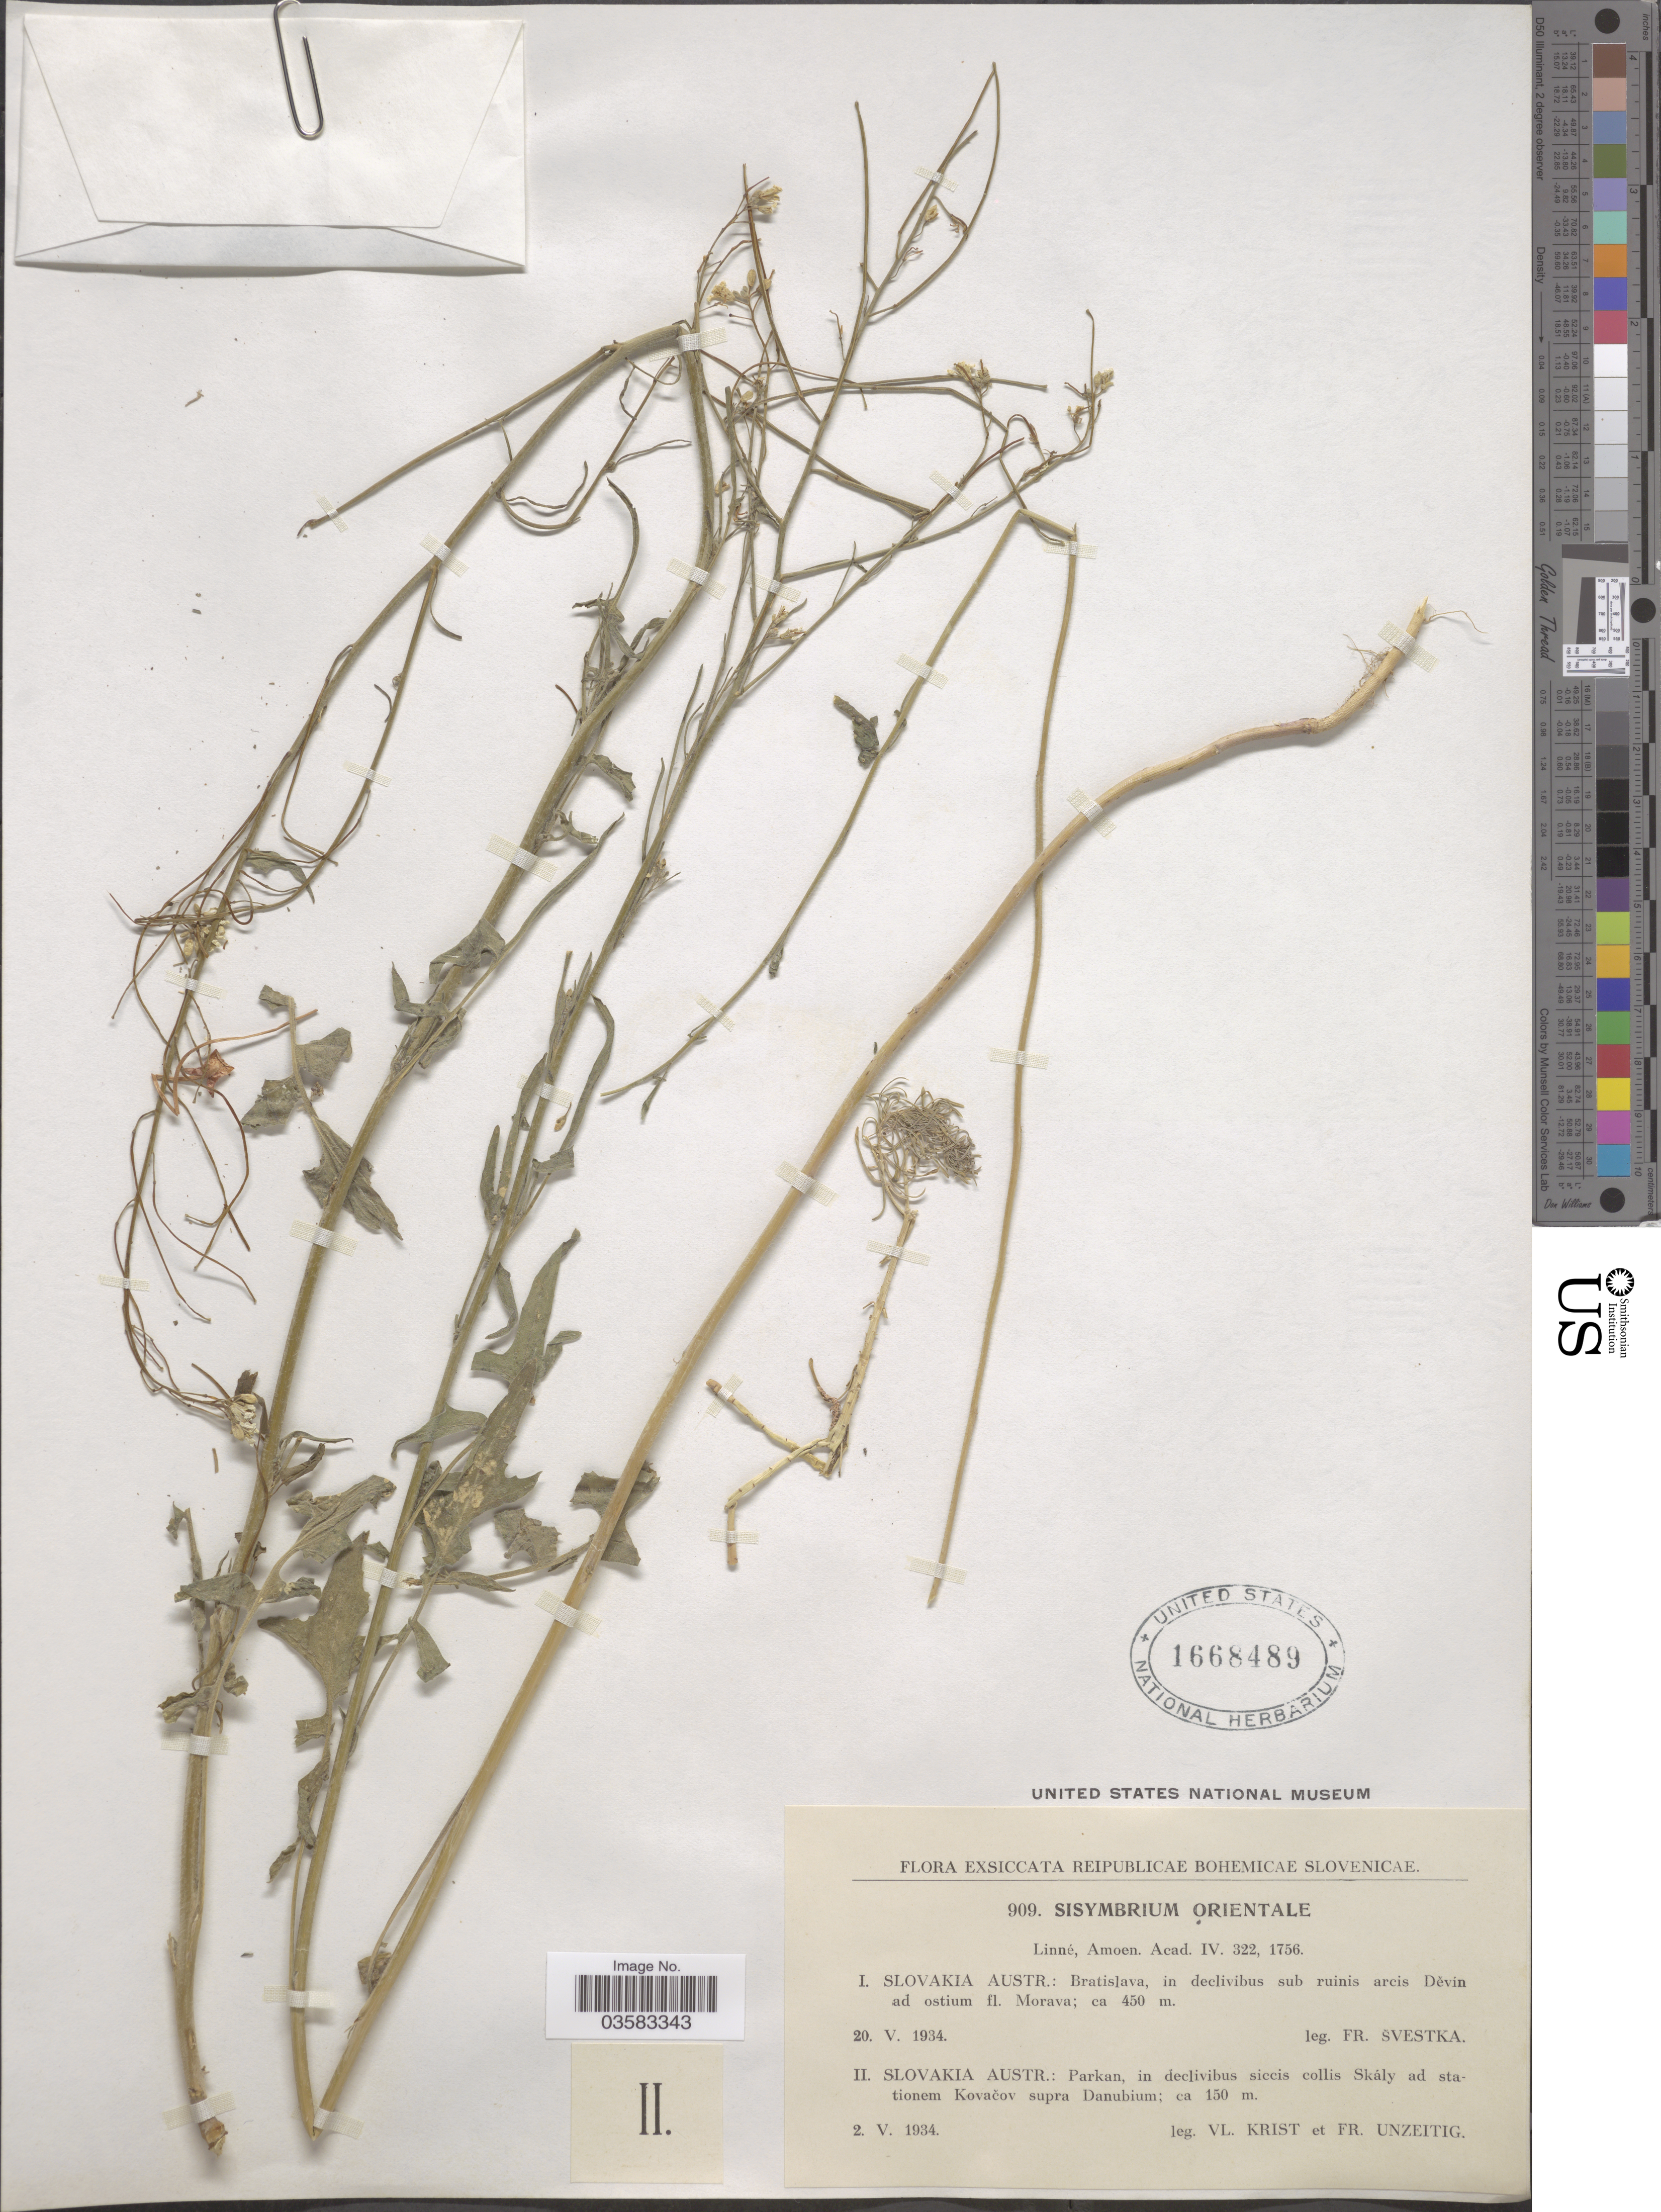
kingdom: Plantae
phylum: Tracheophyta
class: Magnoliopsida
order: Brassicales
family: Brassicaceae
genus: Sisymbrium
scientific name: Sisymbrium orientale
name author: L.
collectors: V. Krist & F. Unzeitig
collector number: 909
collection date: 1934-05-02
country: Slovakia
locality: Reipublicae Bohemicae Slovenicae. Slovakia Austr.: Parkan, in declivibus siccis collis Skály ad stationem Kavačov supra Danubium.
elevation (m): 150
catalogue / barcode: US 1668489